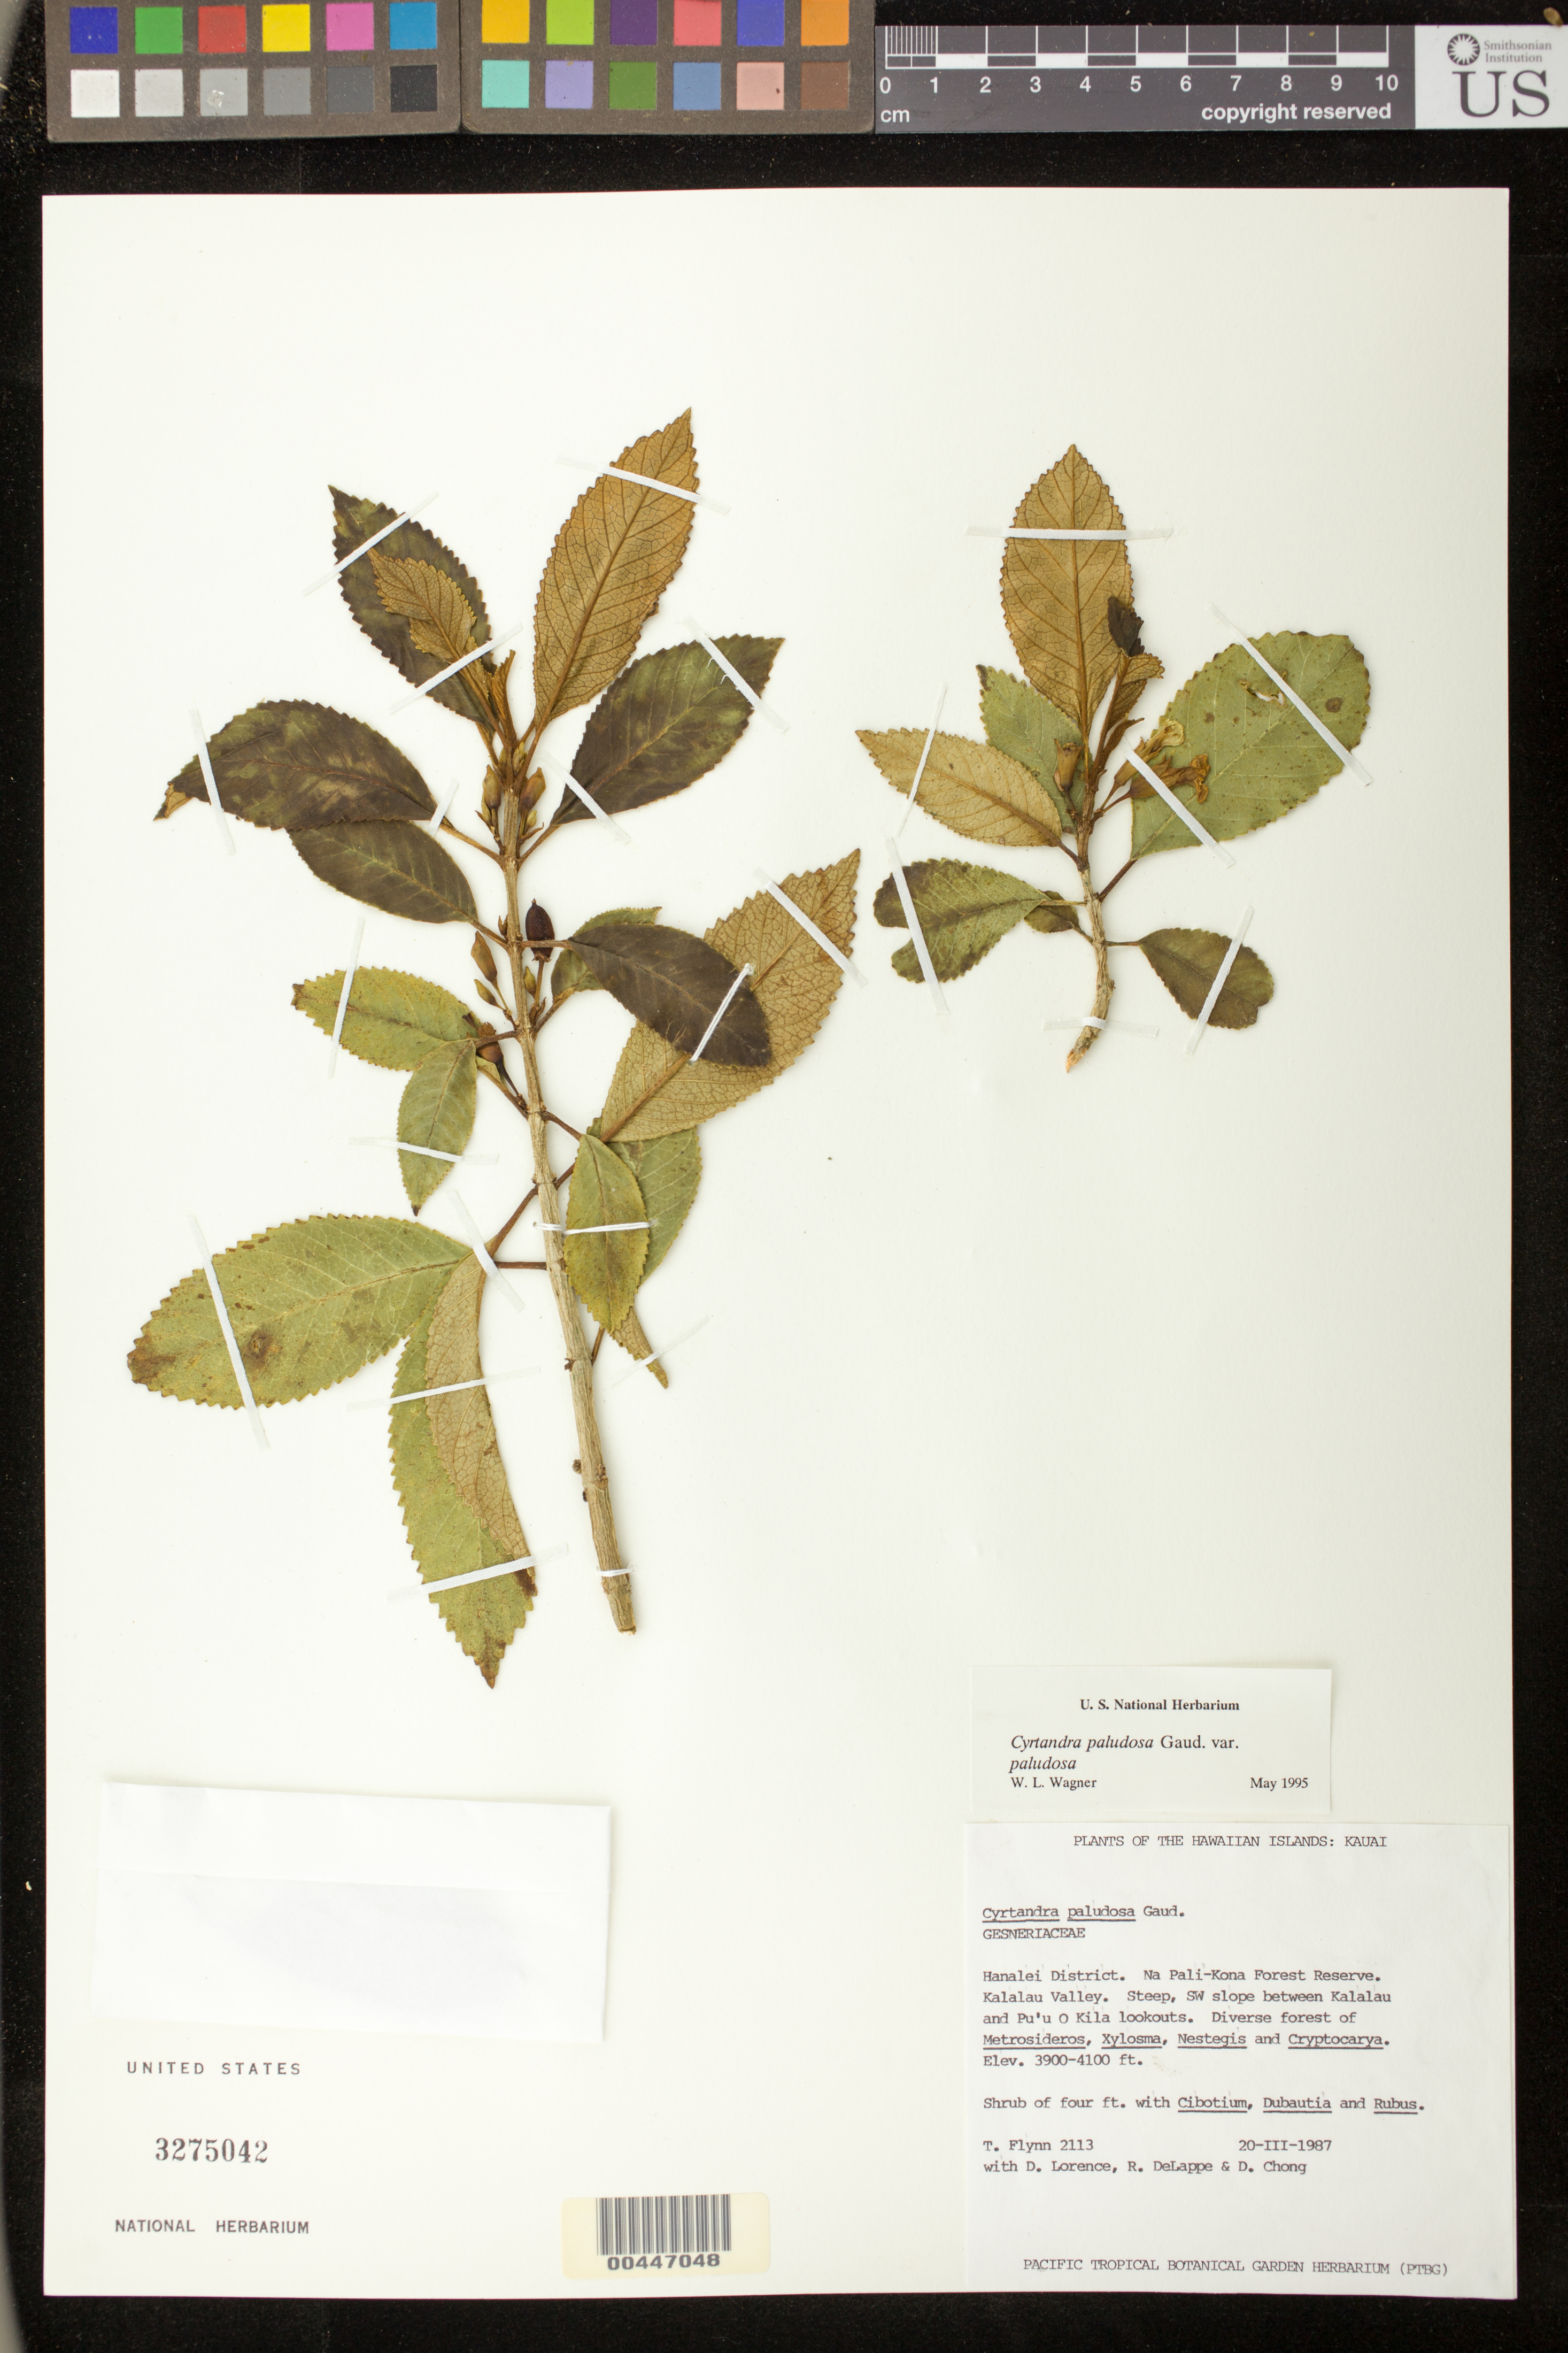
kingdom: Plantae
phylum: Tracheophyta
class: Magnoliopsida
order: Lamiales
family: Gesneriaceae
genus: Cyrtandra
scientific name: Cyrtandra paludosa var. paludosa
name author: Gaudich.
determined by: Wagner, W. L., (BOT), Smithsonian Institution - National Museum of Natural History (UNITED STATES)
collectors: T. W. Flynn, D. Lorence, R. DeLappe & D. Chong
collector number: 2113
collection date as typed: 20 Mar 1987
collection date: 1987-03-20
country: United States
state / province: Hawaii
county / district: Kauai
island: Kaua'i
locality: Hanalei dist., Na Pali-Kona forest reserve, Kalalau valley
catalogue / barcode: US 3275042